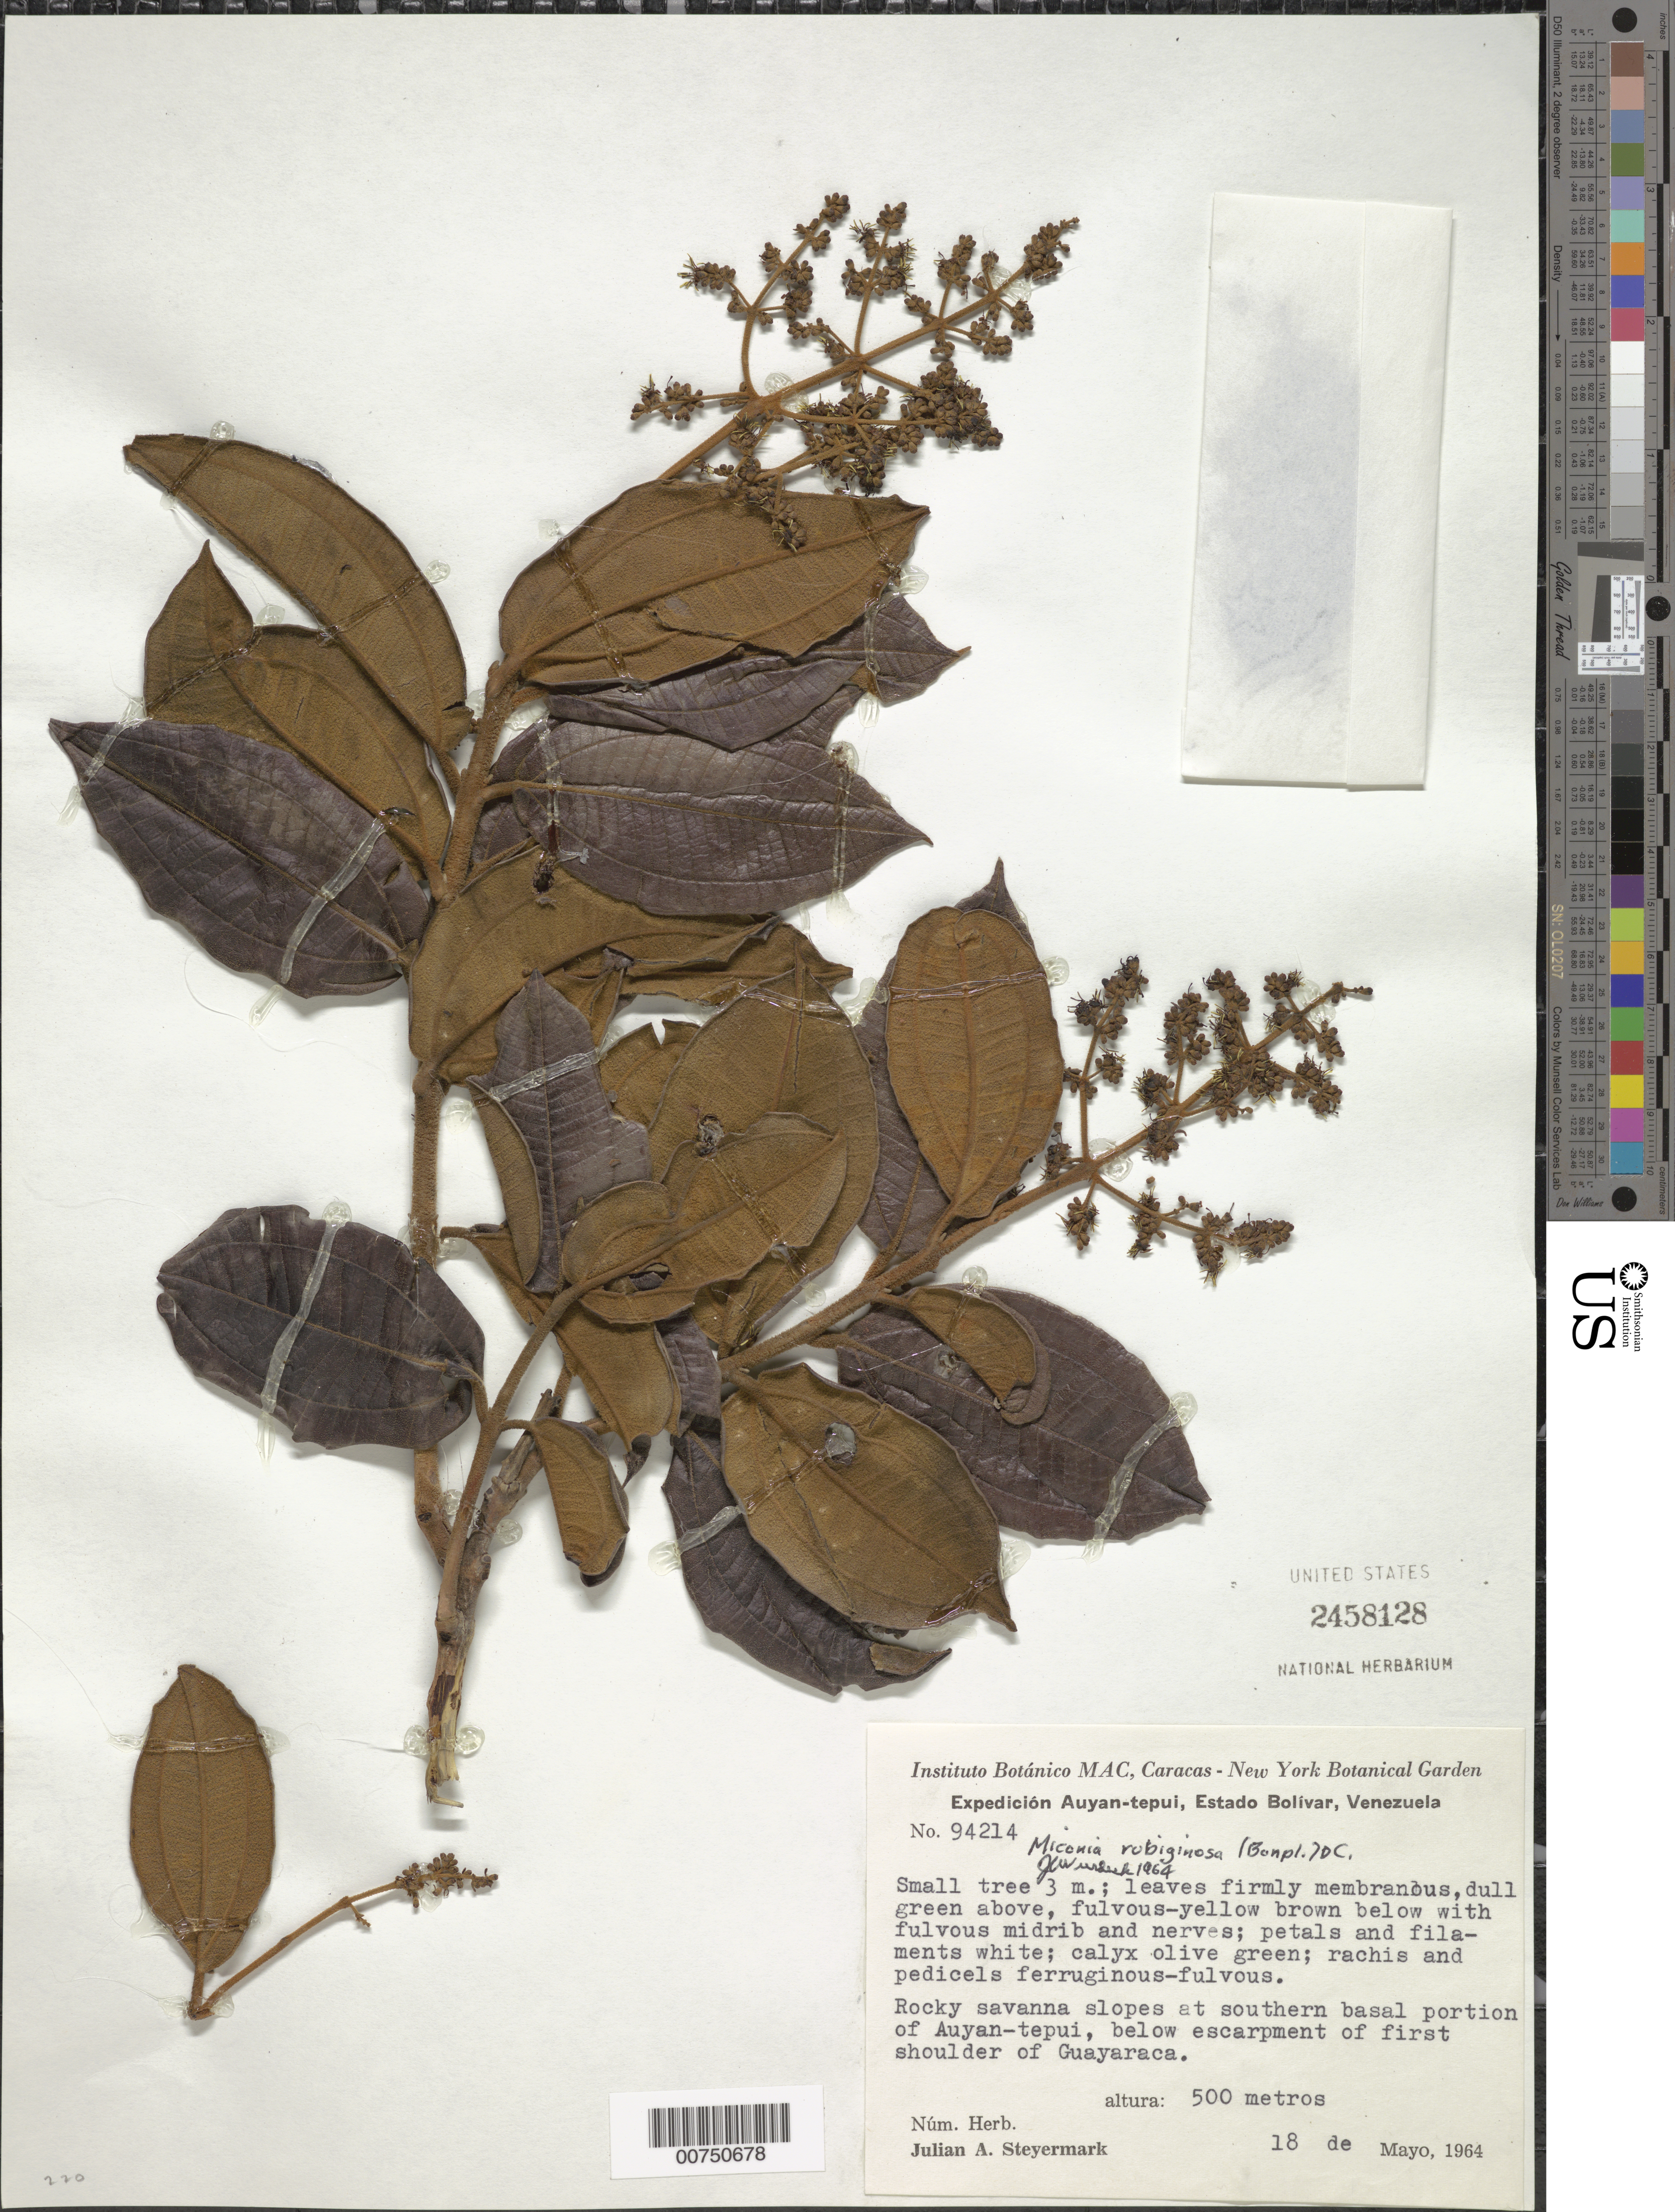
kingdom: Plantae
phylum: Tracheophyta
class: Magnoliopsida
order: Myrtales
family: Melastomataceae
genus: Miconia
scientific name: Miconia rubiginosa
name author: (Bonpl.) DC.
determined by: Wurdack, John J., (US), US (UNITED STATES)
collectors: J. Steyermark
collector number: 94214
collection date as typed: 18-May-64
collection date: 1964-05-18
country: Venezuela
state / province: Bolívar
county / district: Piar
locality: Auyantepuí, southern basal portion; below escarpment of first shoulder of Guayaraca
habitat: Rocky savanna slopes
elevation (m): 500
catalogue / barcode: US 2458128